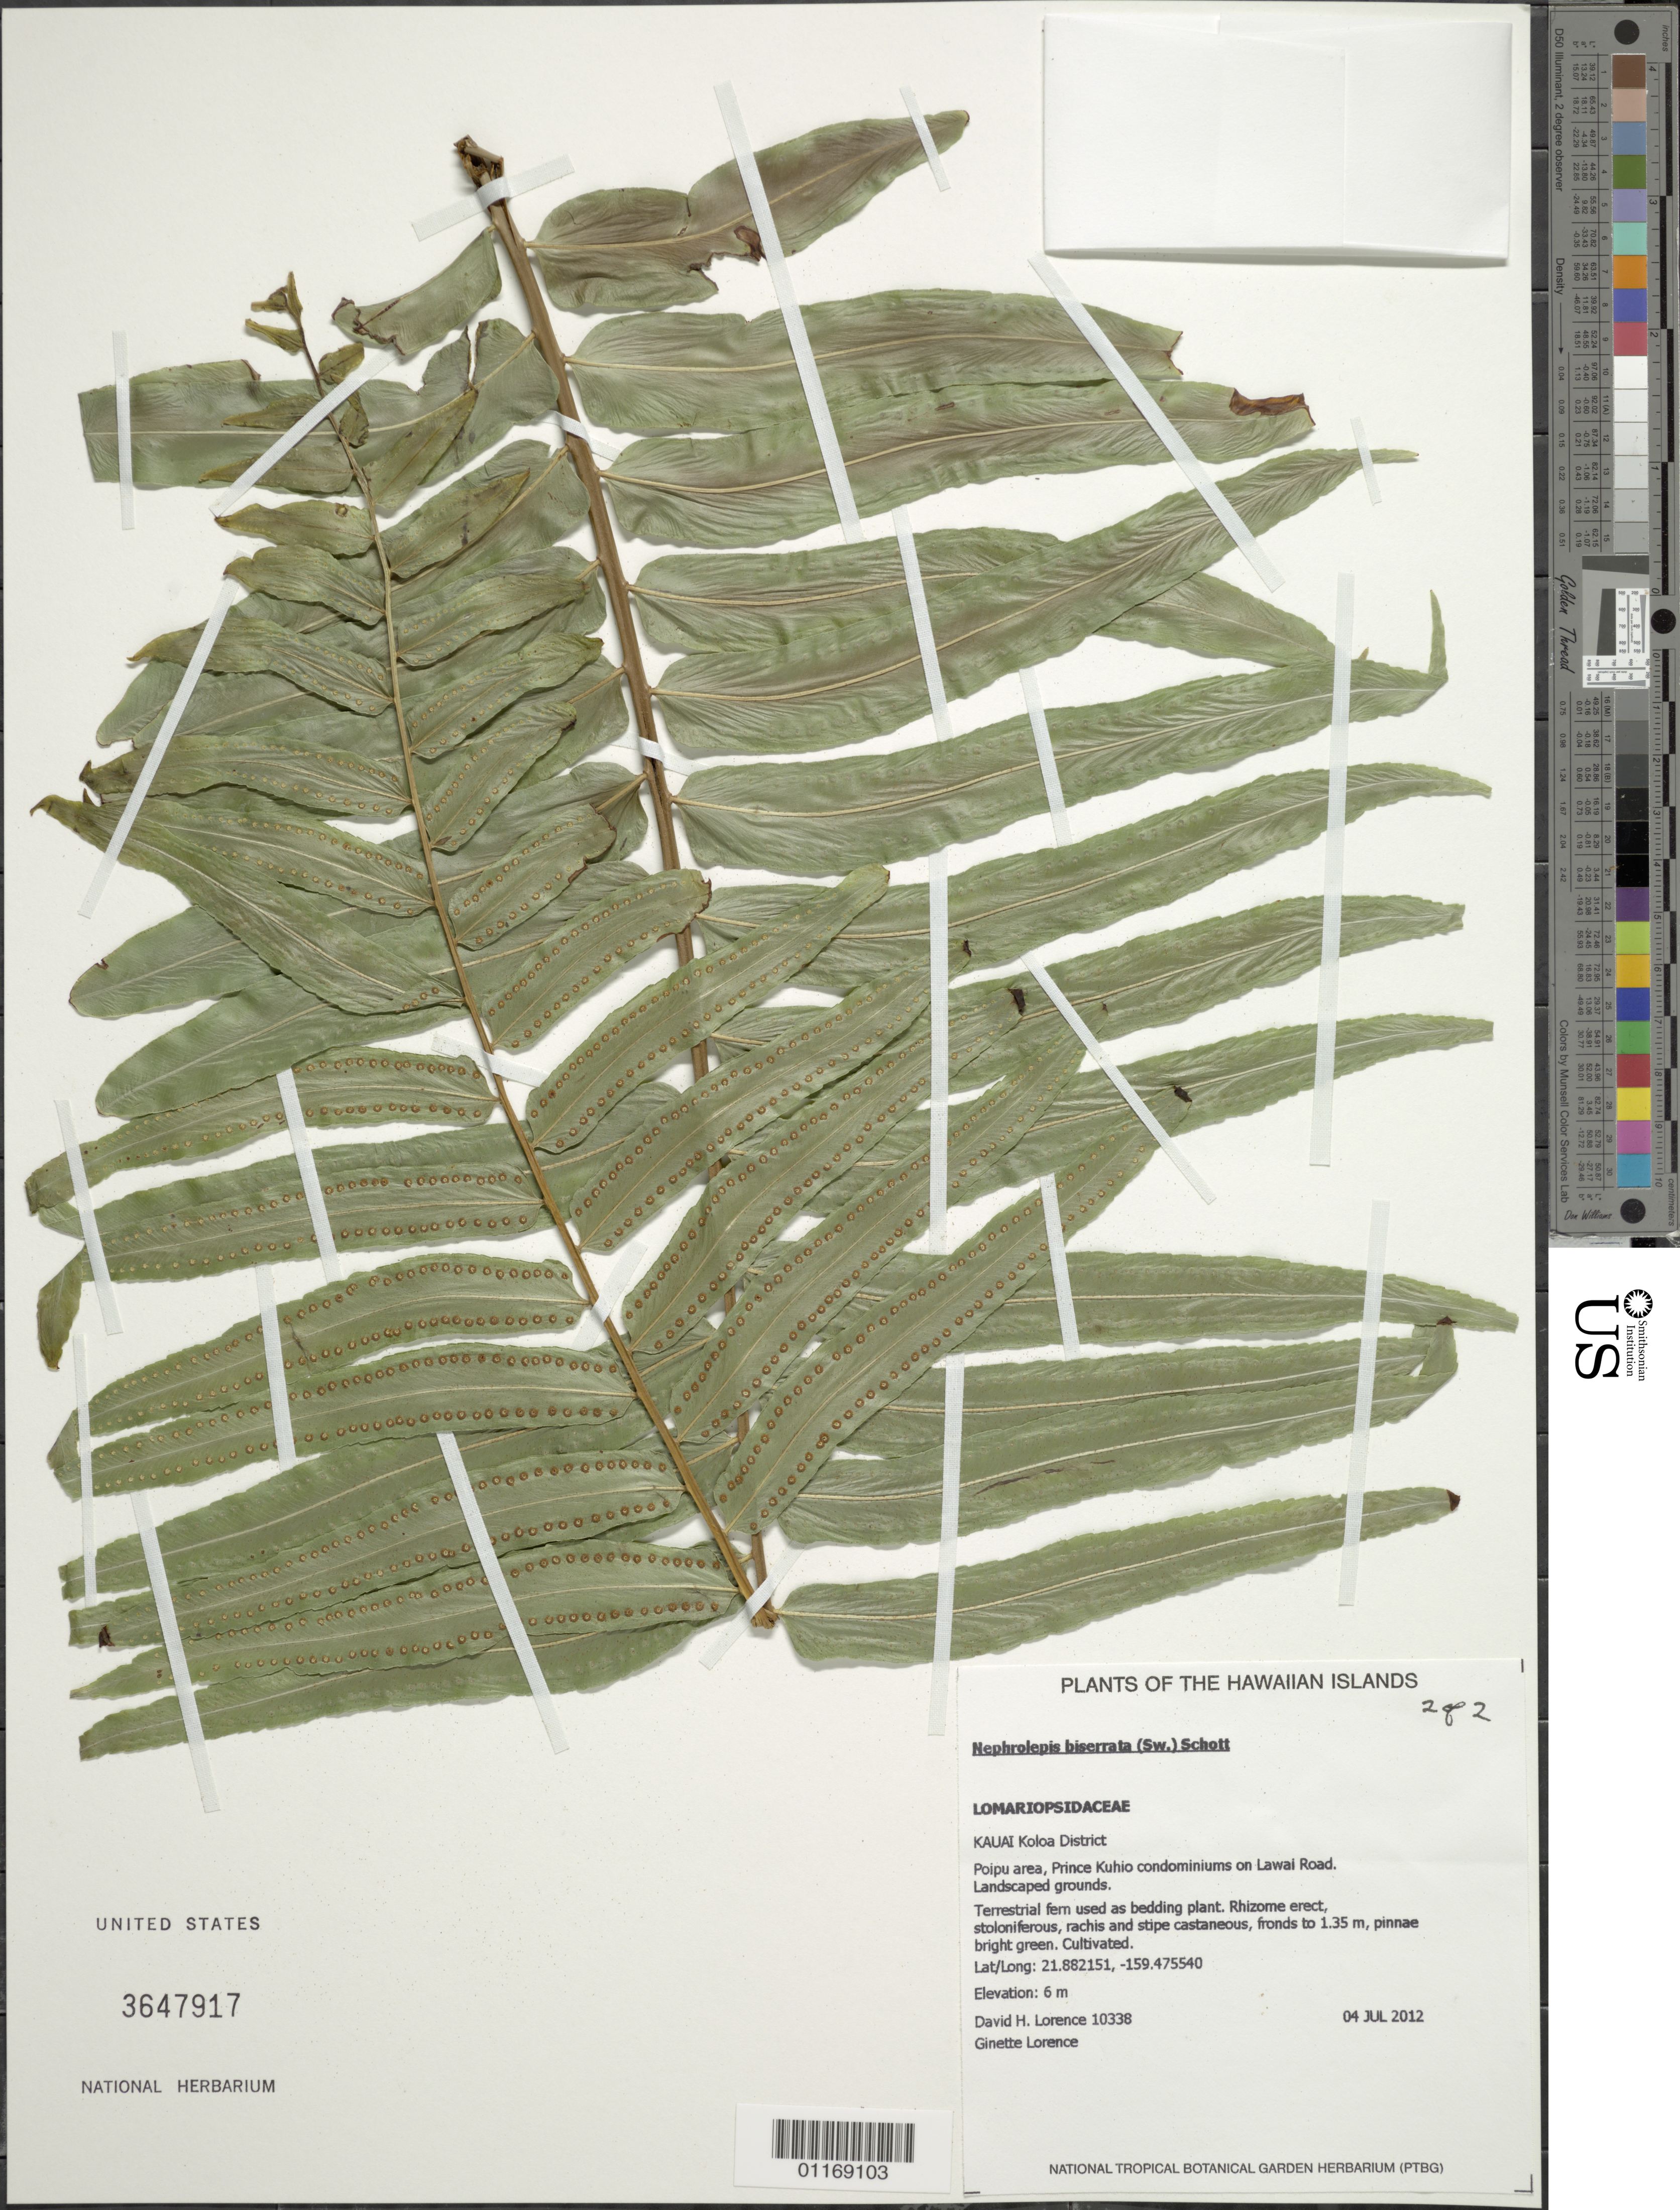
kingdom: Plantae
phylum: Tracheophyta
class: Polypodiopsida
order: Polypodiales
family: Nephrolepidaceae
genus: Nephrolepis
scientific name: Nephrolepis biserrata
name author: (Sw.) Schott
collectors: D. Lorence & G. Lorence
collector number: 10338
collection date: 2012-07-04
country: United States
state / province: Hawaii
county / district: Kaui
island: Kaua'i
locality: Poipu area, Prince Kuhio condominiums on Lawai Road, landscaped grounds.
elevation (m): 6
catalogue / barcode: US 3647917